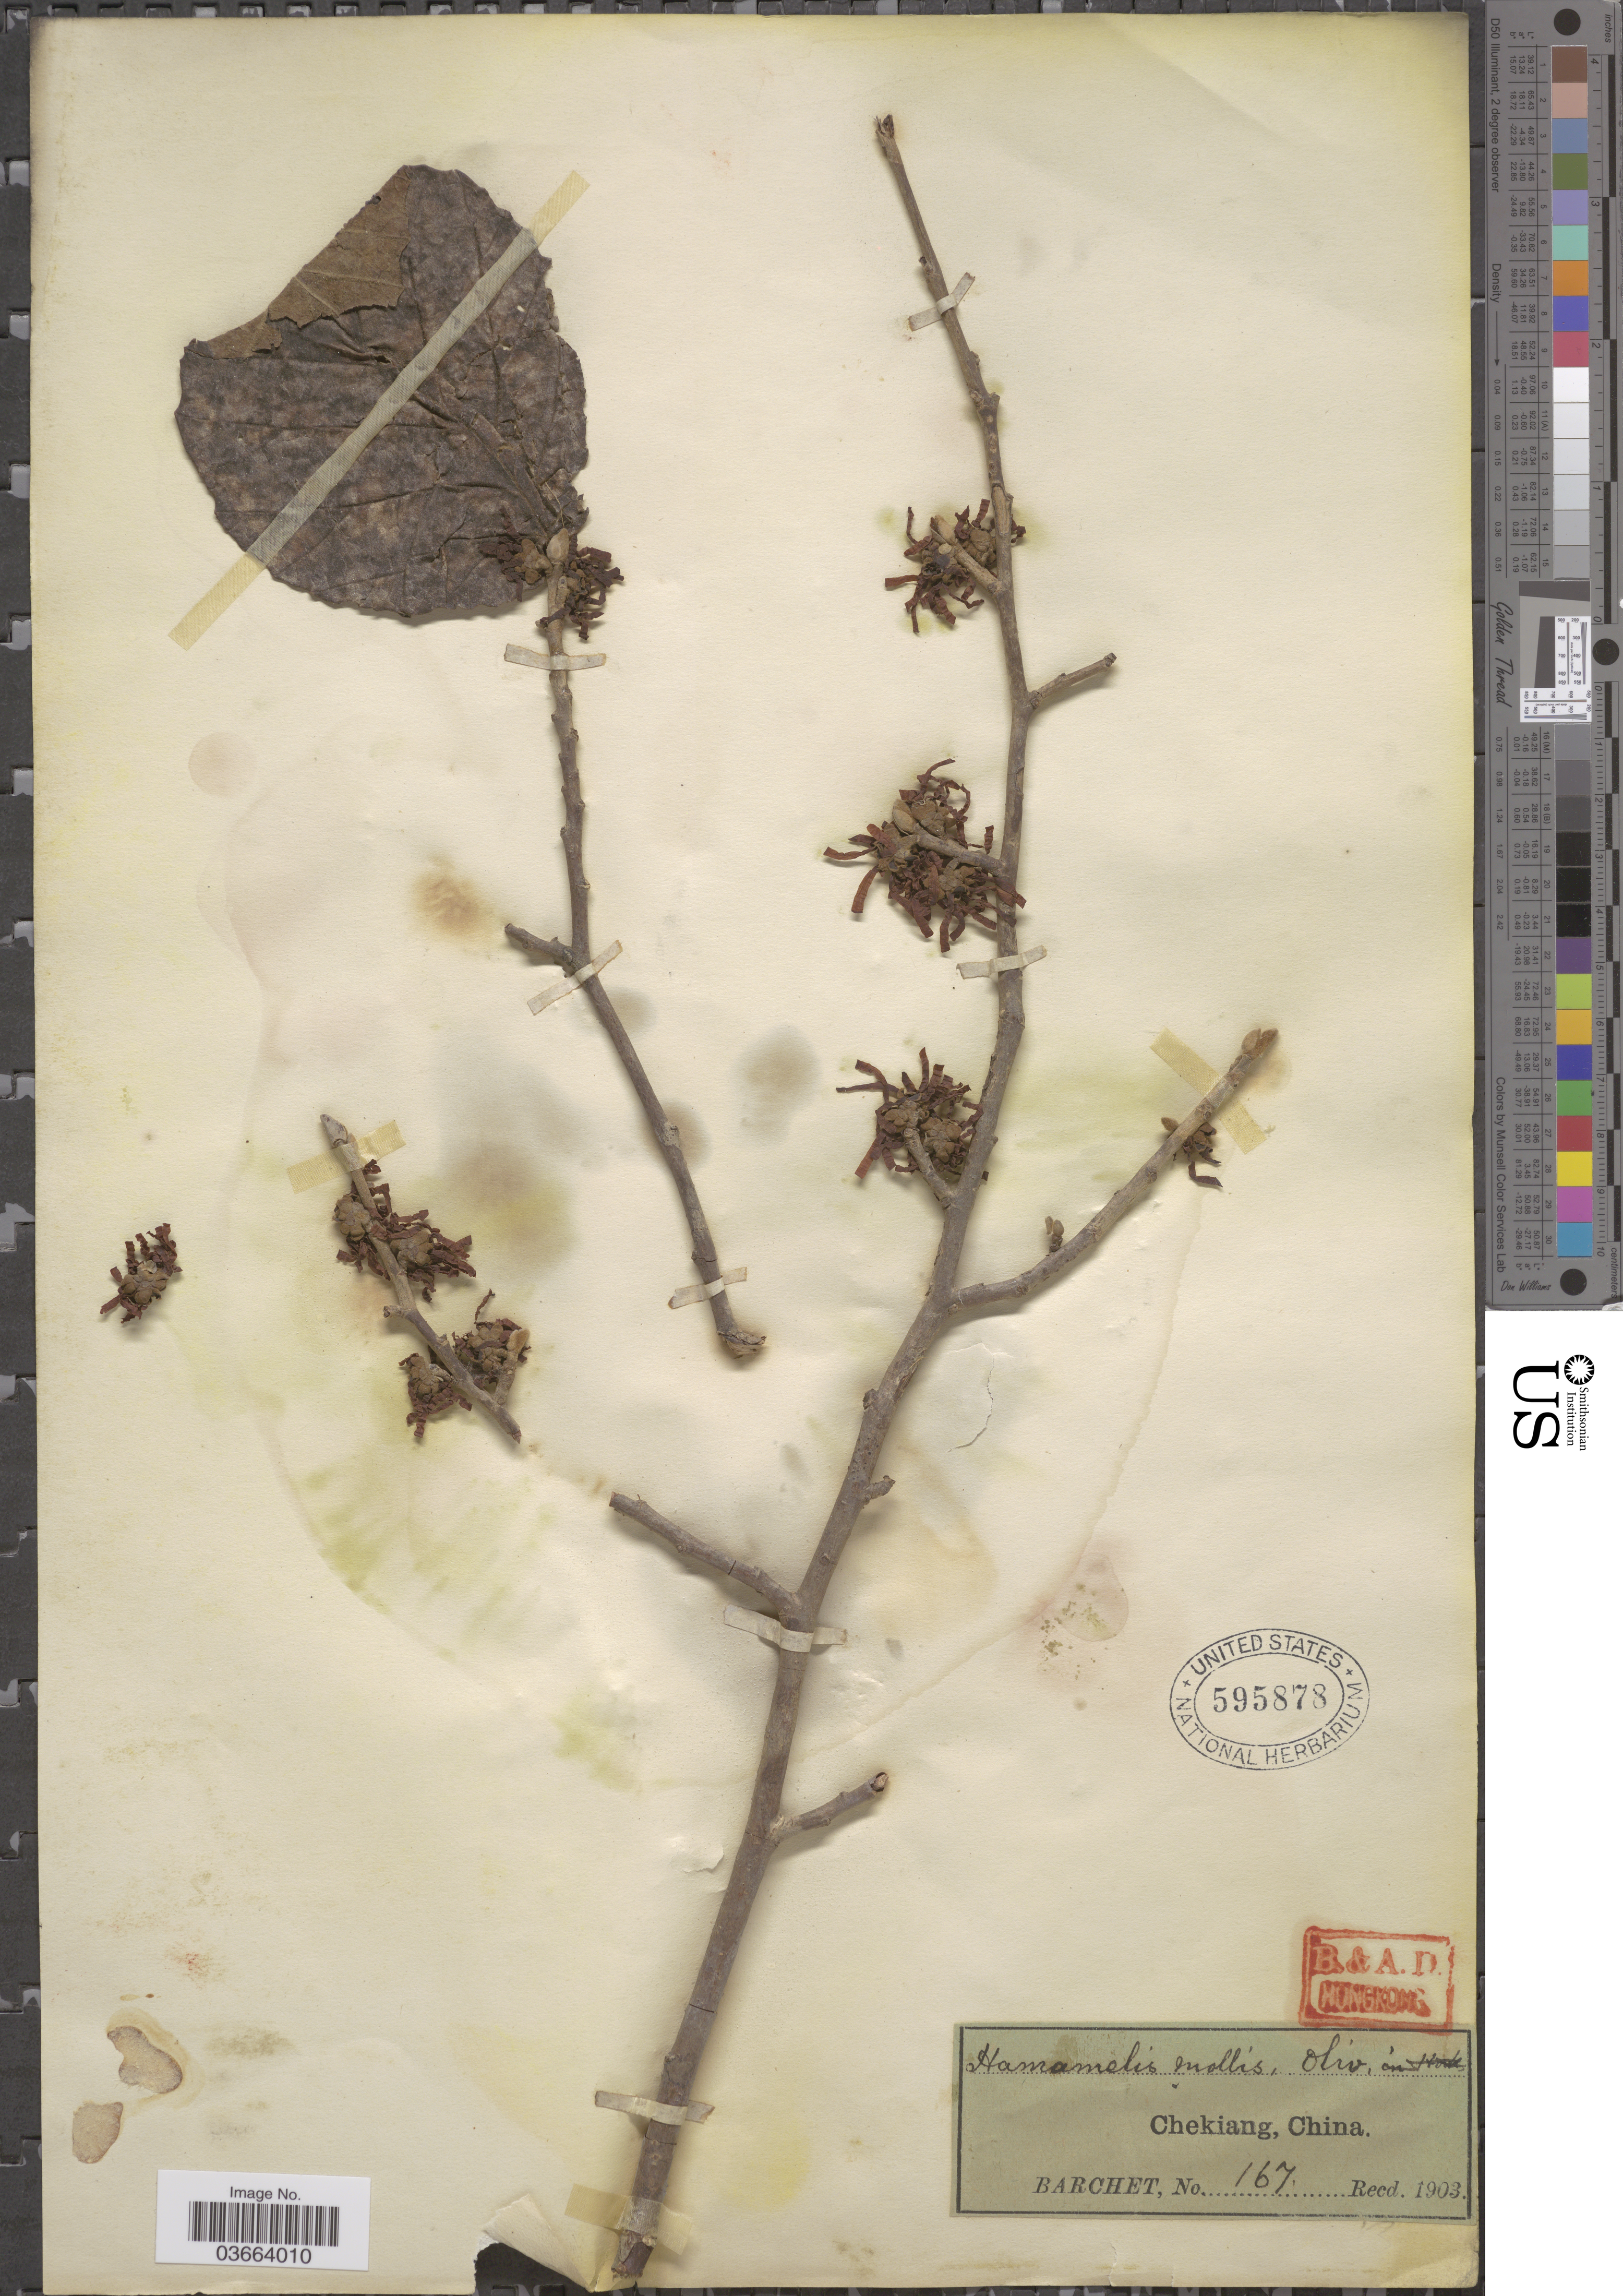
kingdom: Plantae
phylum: Tracheophyta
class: Magnoliopsida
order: Saxifragales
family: Hamamelidaceae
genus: Hamamelis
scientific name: Hamamelis mollis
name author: Oliv.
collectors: Barchet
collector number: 167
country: China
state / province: Zhejiang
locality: Chekiang.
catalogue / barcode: US 595878